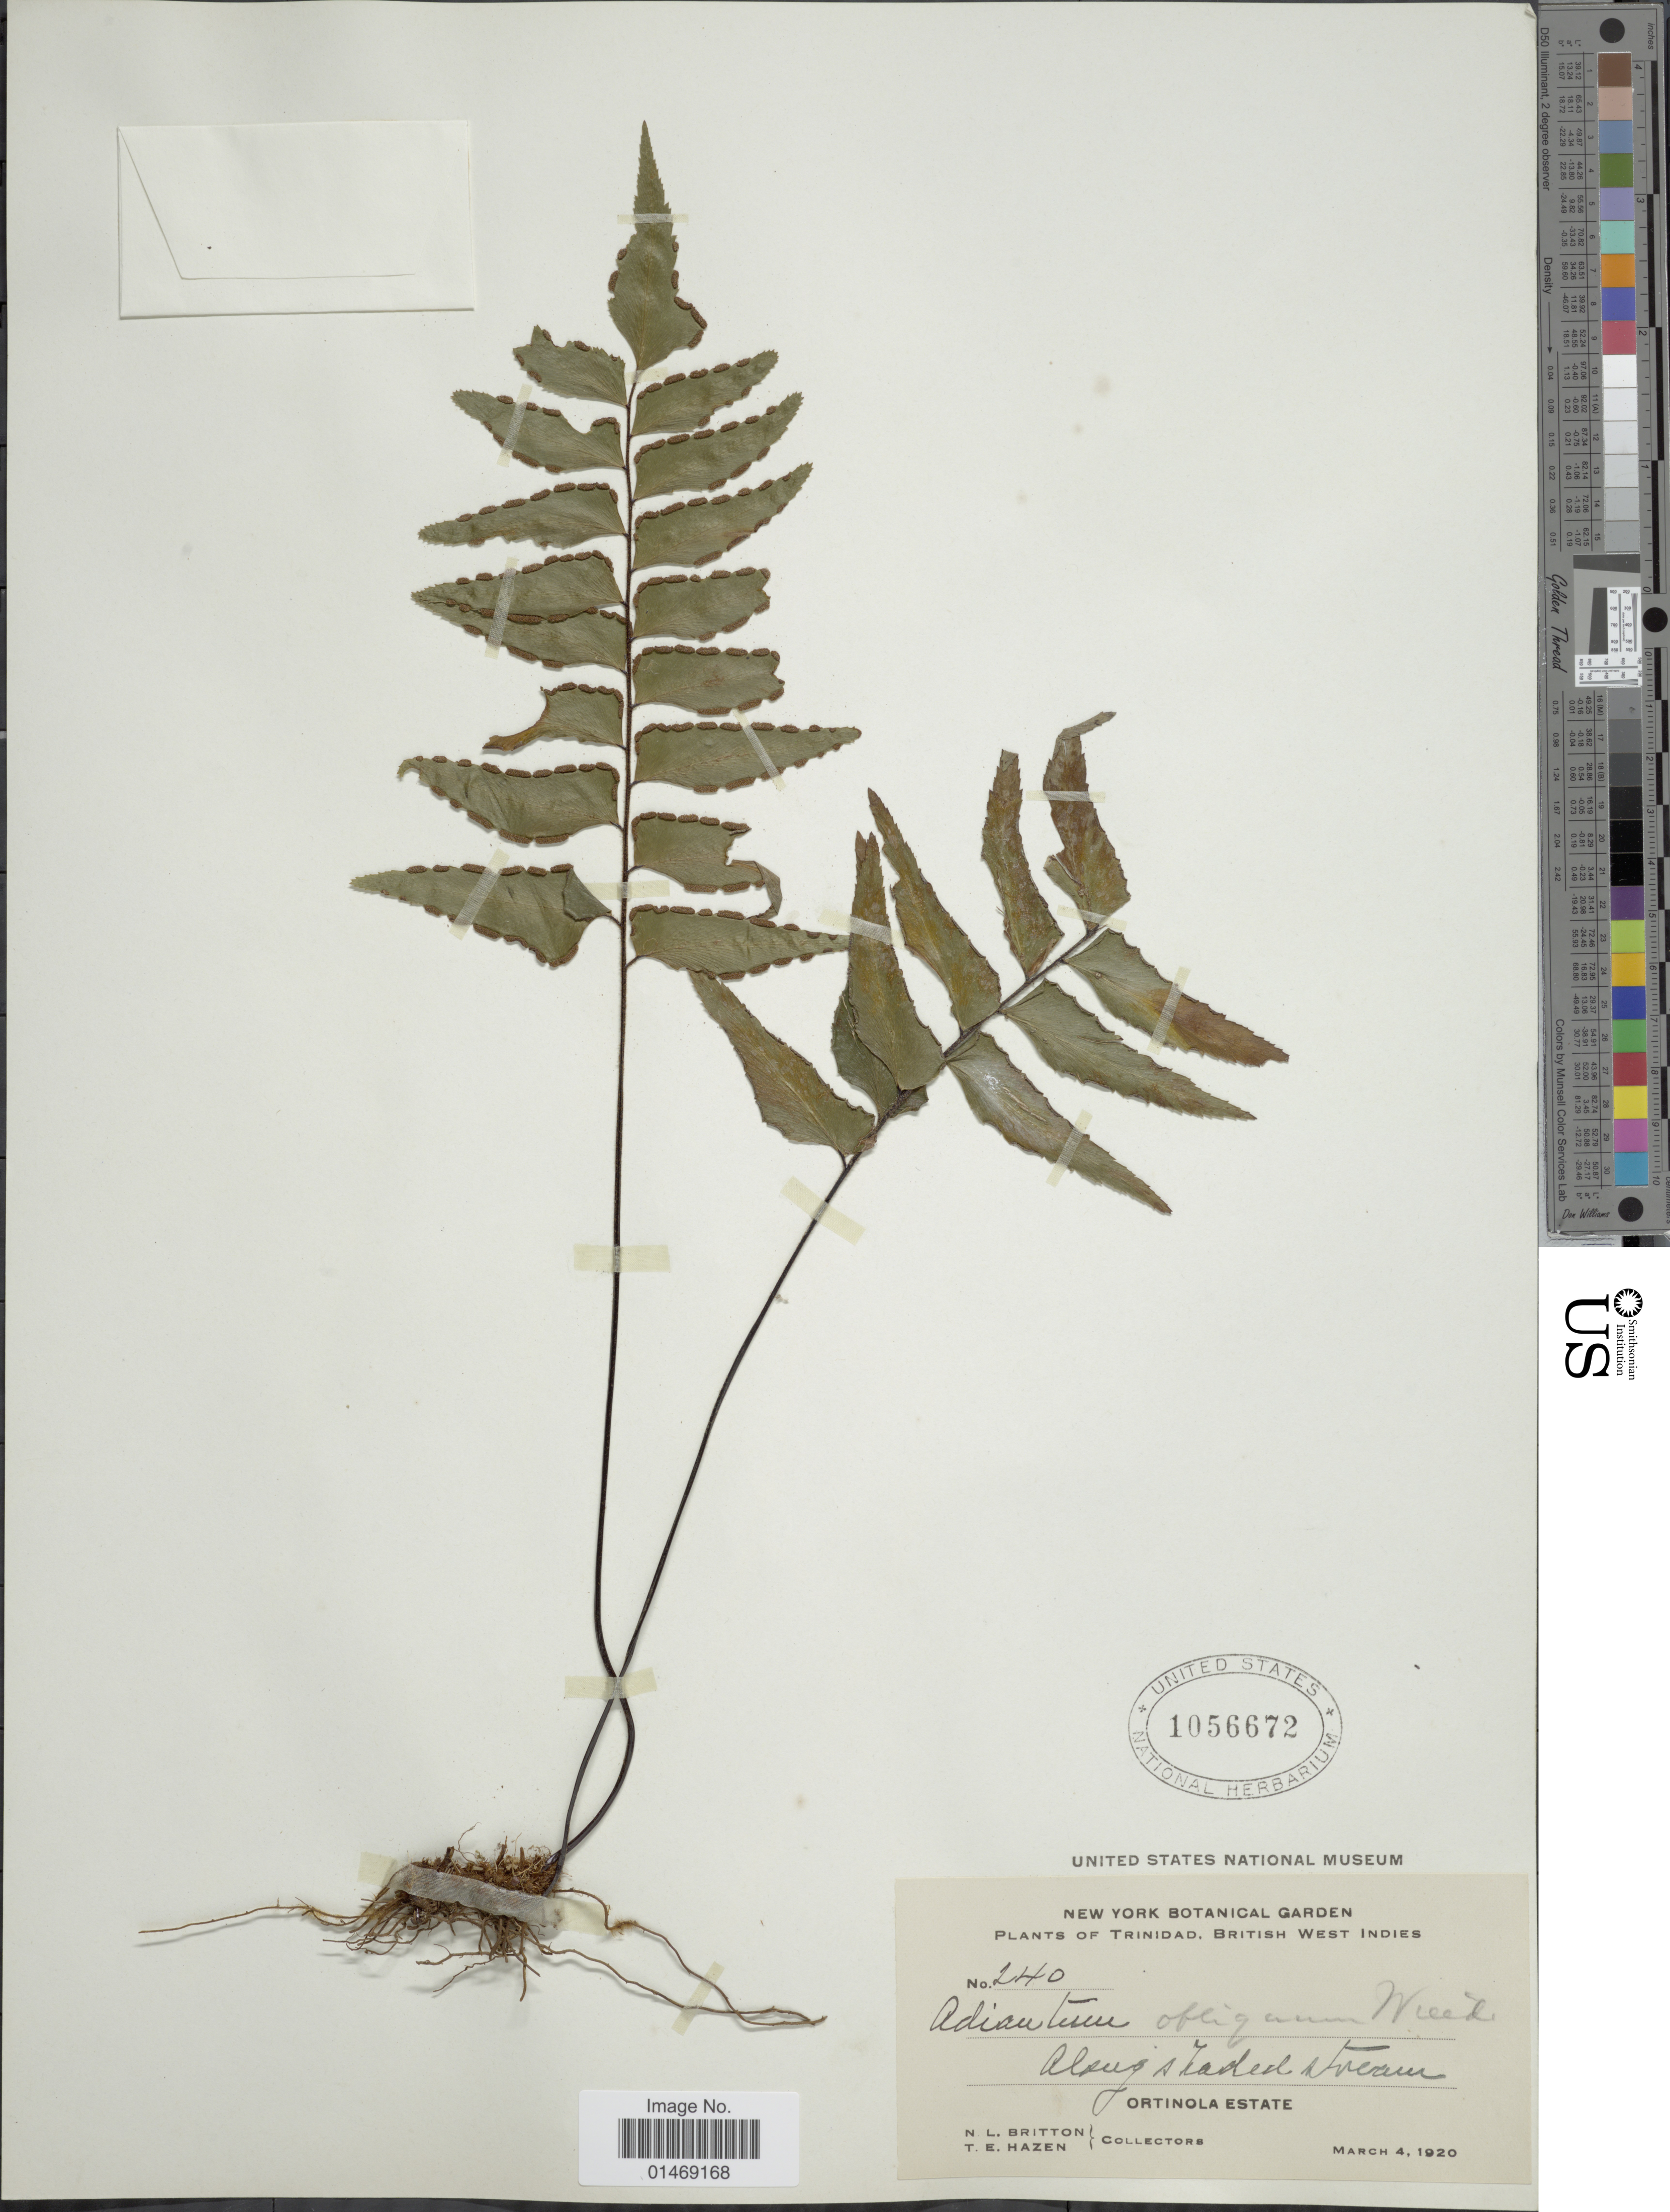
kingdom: Plantae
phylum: Tracheophyta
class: Polypodiopsida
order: Polypodiales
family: Pteridaceae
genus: Adiantum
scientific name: Adiantum obliquum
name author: Willd.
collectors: N. Britton & T. E. Hazen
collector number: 240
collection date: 1920-03-04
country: Trinidad and Tobago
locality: Trinidad, British West Indies, Along shaded stream, Ortinola Estate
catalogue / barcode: US 1056672